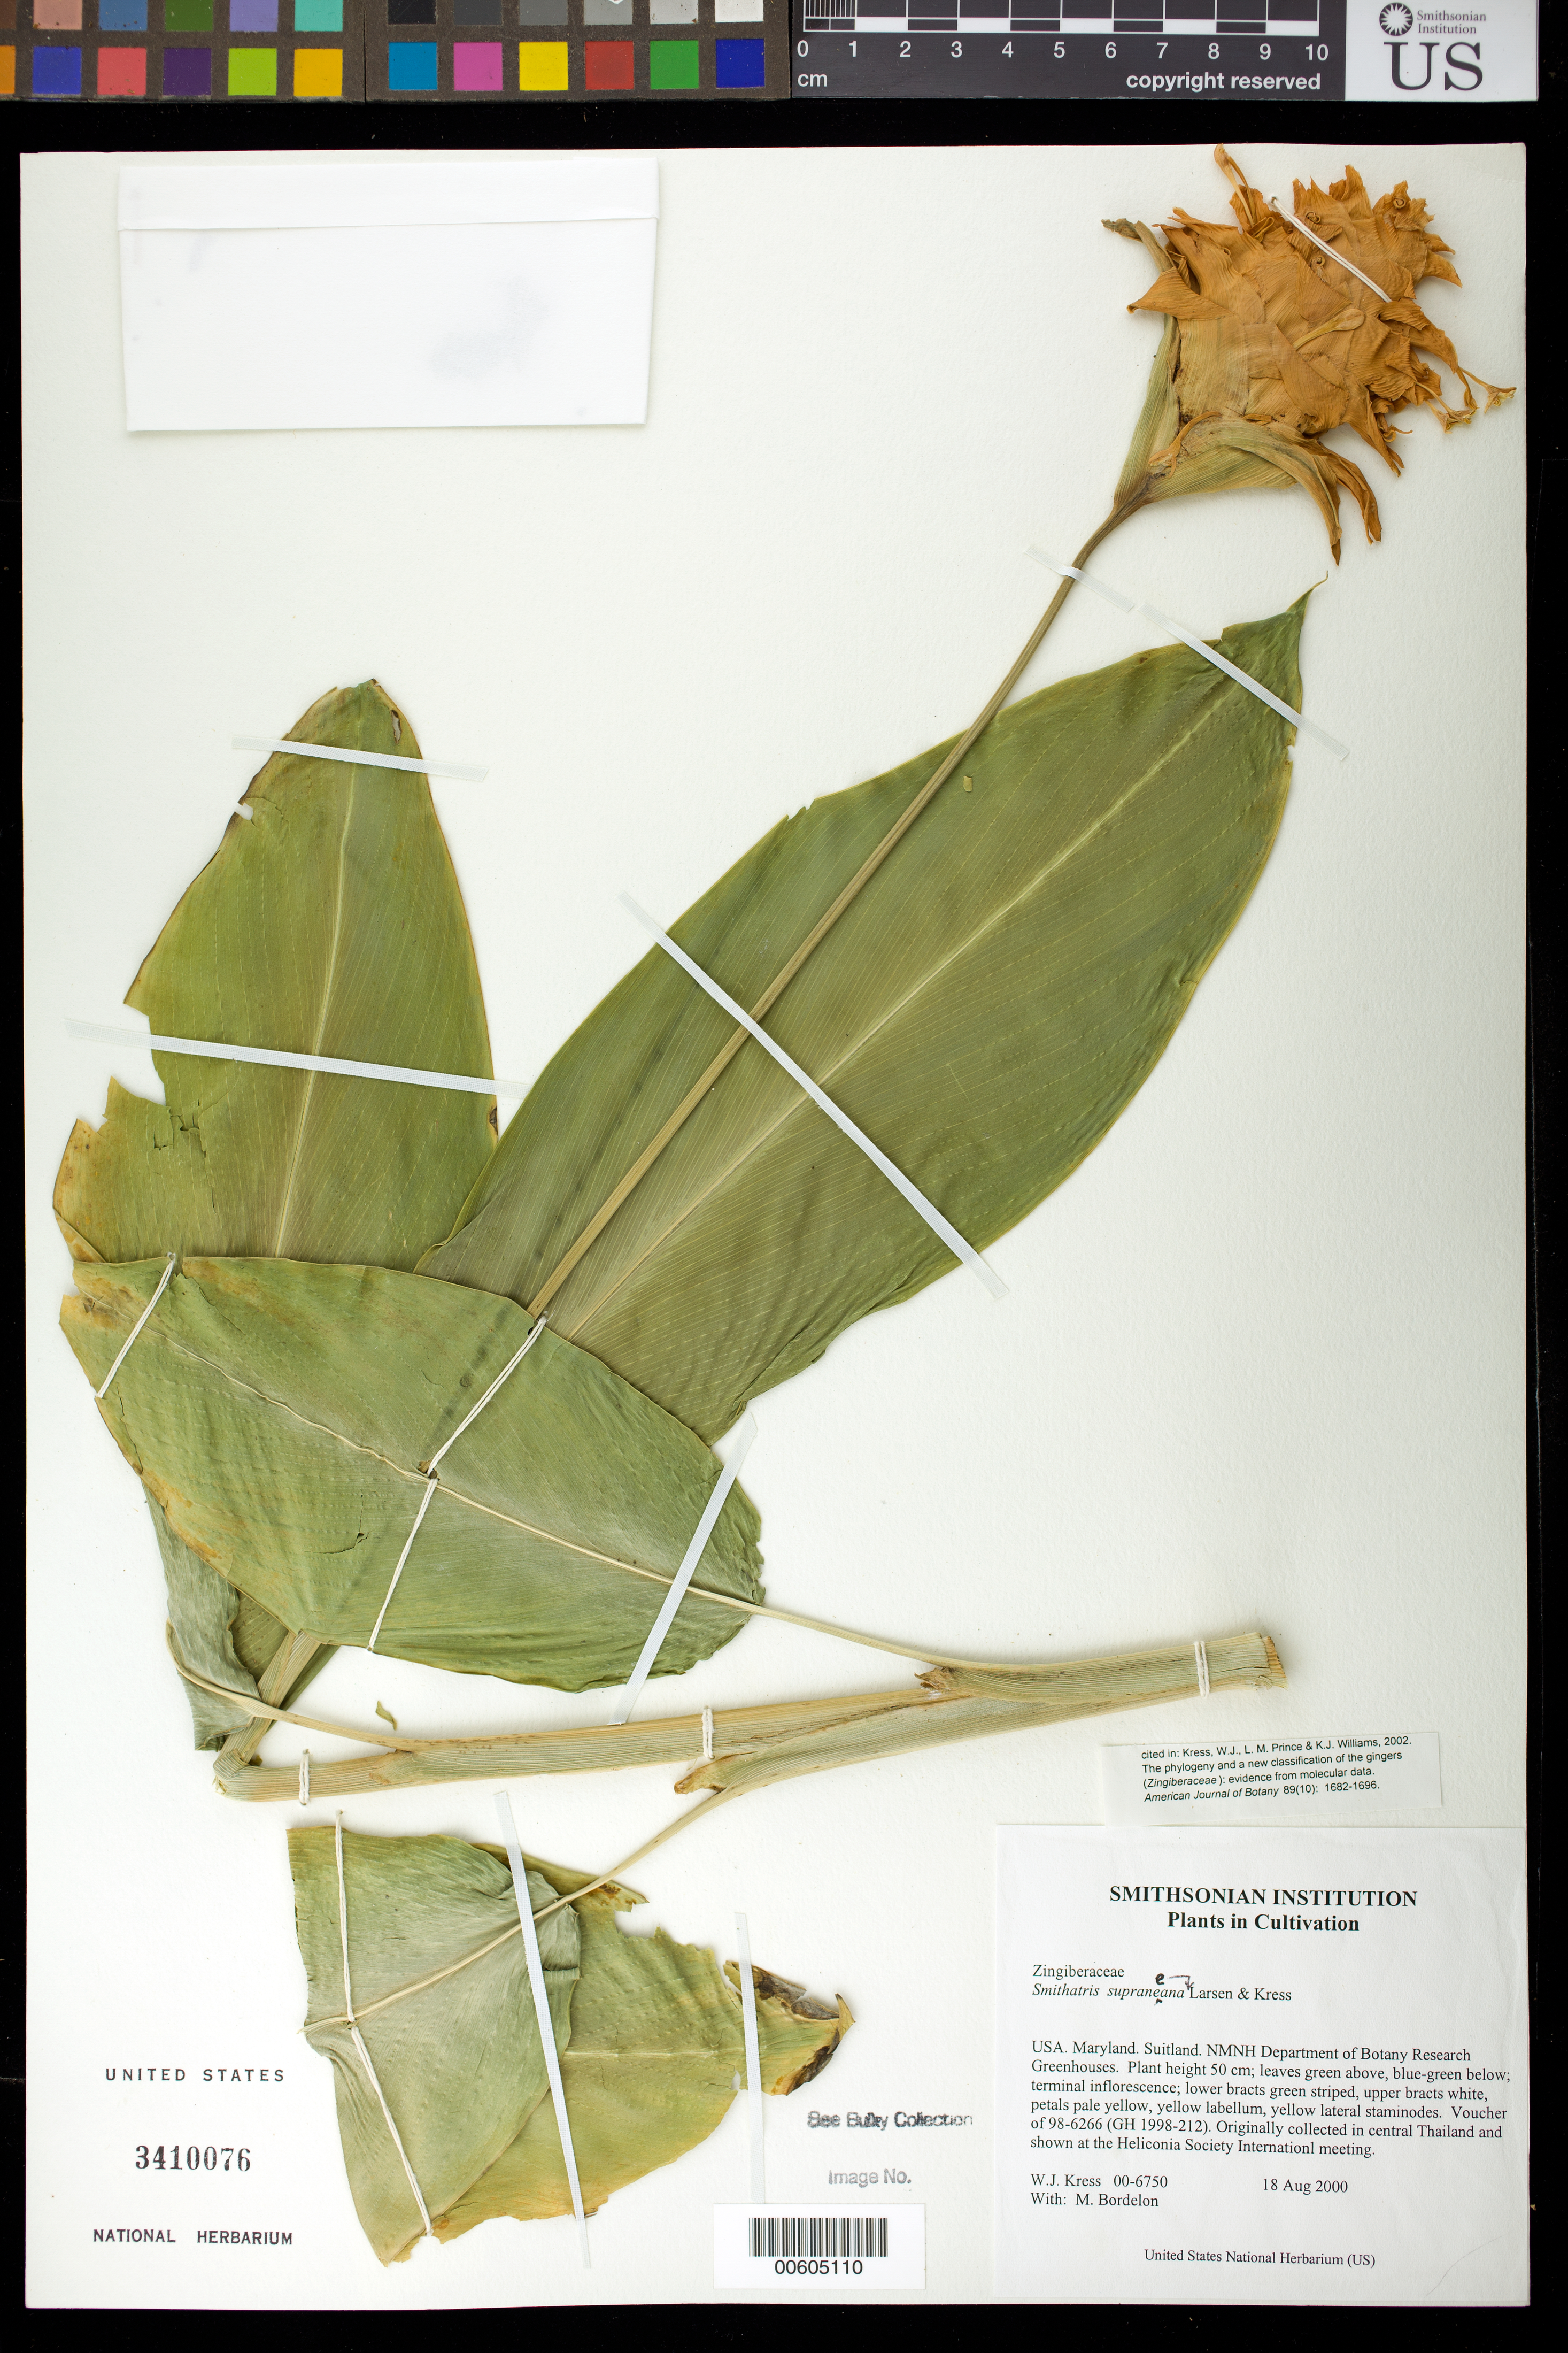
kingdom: Plantae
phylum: Tracheophyta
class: Liliopsida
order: Zingiberales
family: Zingiberaceae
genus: Curcuma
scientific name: Curcuma supraneeana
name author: (W.J. Kress & K. Larsen) Škornick.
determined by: Strong, M. T., (US), Smithsonian Institution - National Museum of Natural History (UNITED STATES)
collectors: W. J. Kress & M. Bordelon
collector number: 00-6750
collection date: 2000-08-18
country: United States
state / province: Maryland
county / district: Prince George's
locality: NMNH Botany Research Greenhouses. Suitland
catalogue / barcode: US 3410076